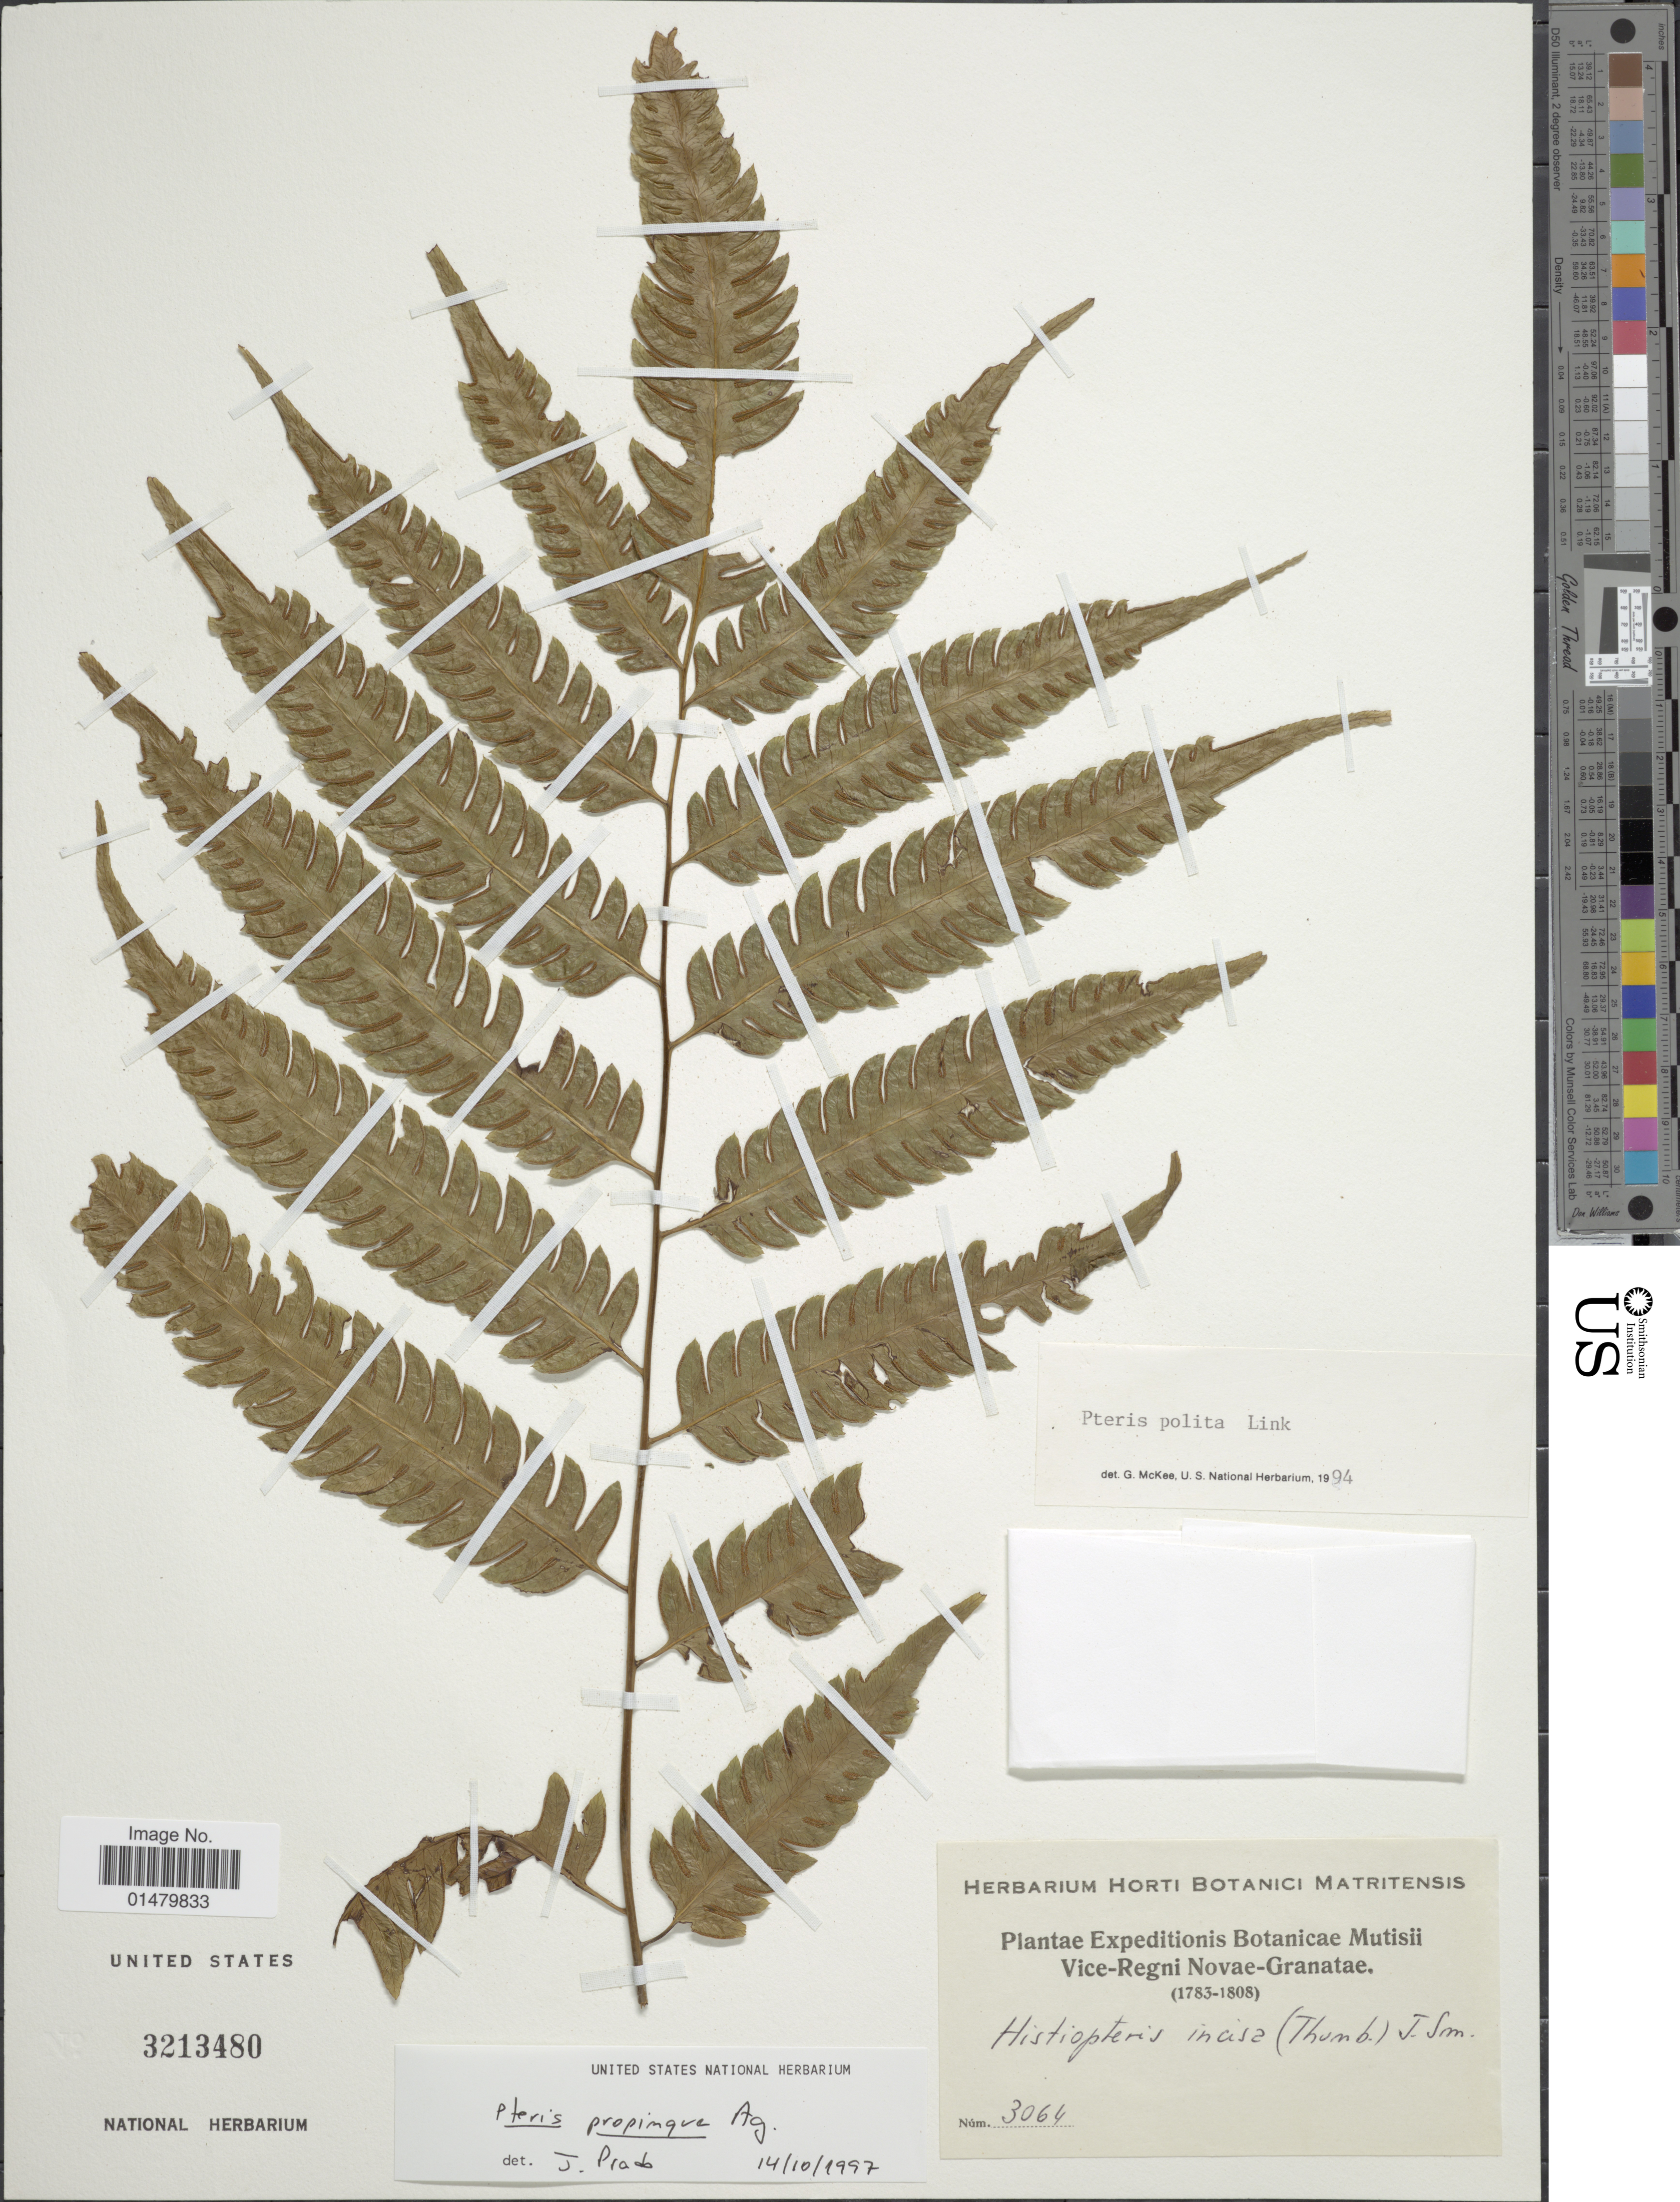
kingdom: Plantae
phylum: Tracheophyta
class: Polypodiopsida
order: Polypodiales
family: Pteridaceae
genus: Pteris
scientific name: Pteris propinqua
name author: J. Agardh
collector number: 3064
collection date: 1783/1808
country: Colombia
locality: Botanicae Mutisii Vice-Regni Novae-Granatae. [unsure placement]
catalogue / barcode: US 3213480